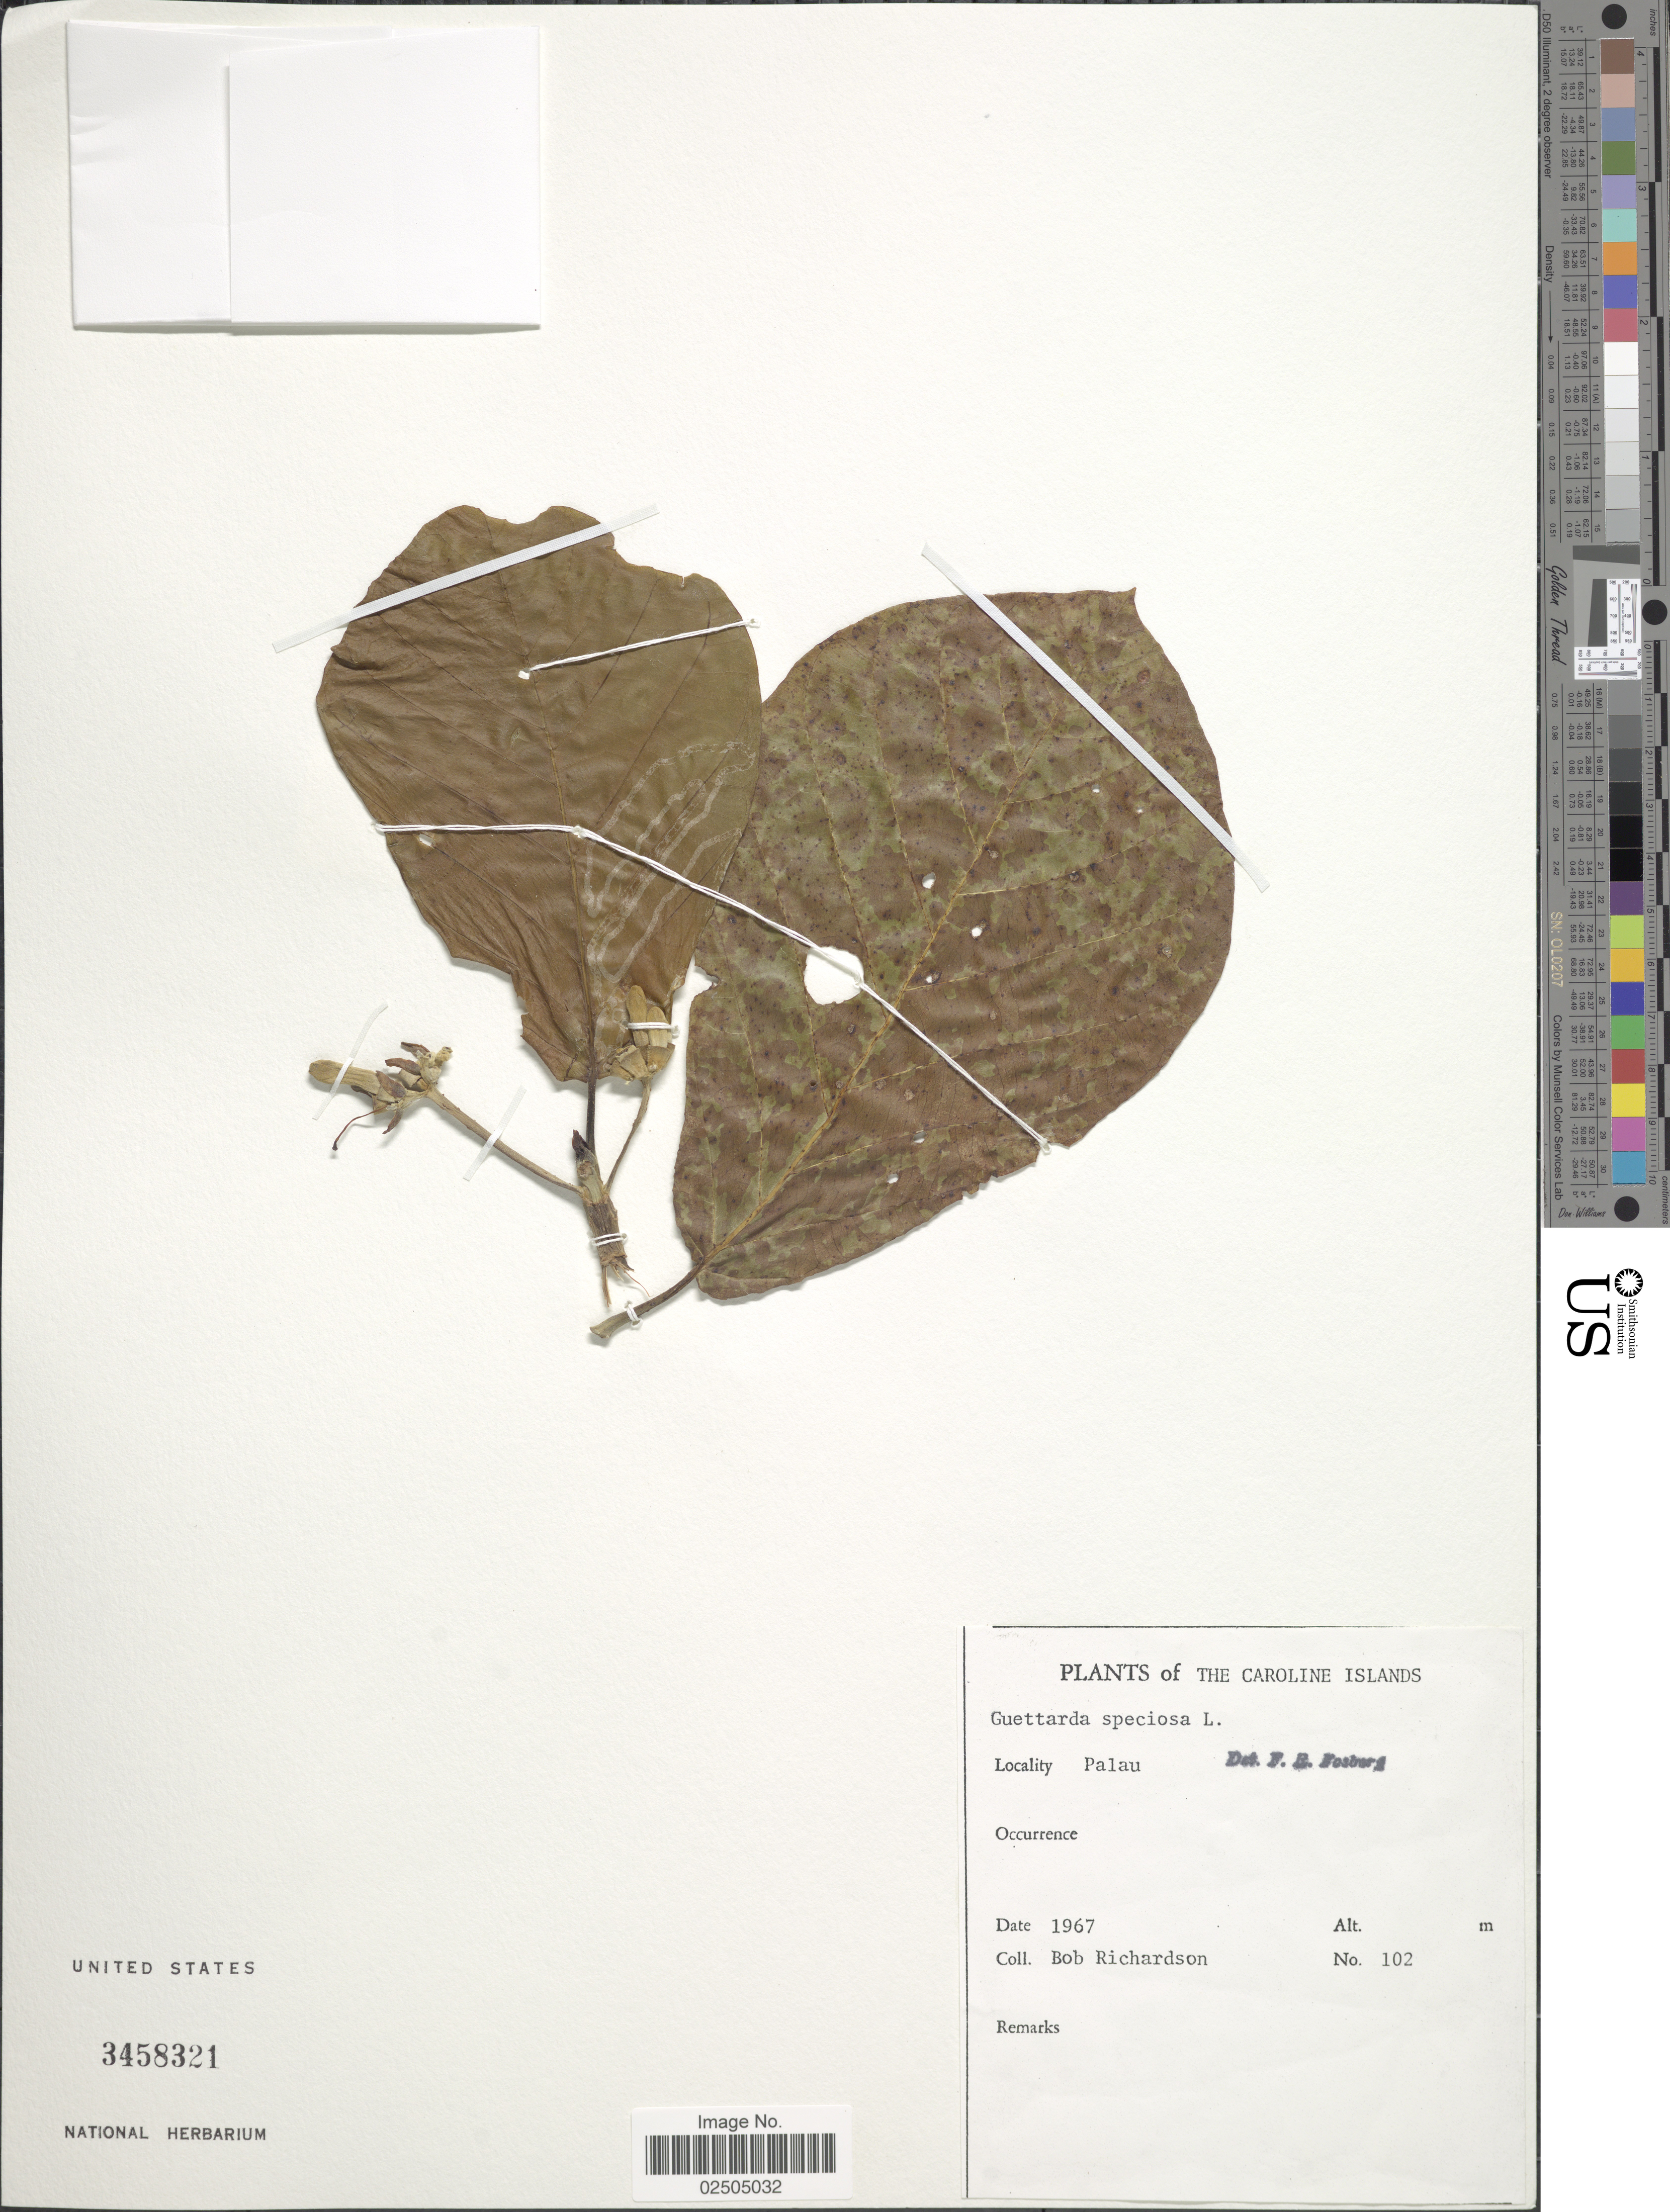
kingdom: Plantae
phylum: Tracheophyta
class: Magnoliopsida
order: Gentianales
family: Rubiaceae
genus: Guettarda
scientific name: Guettarda speciosa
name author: L.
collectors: B. Richardson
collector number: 102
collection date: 1967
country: Palau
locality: The Caroline Islands, Palau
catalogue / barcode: US 3458321